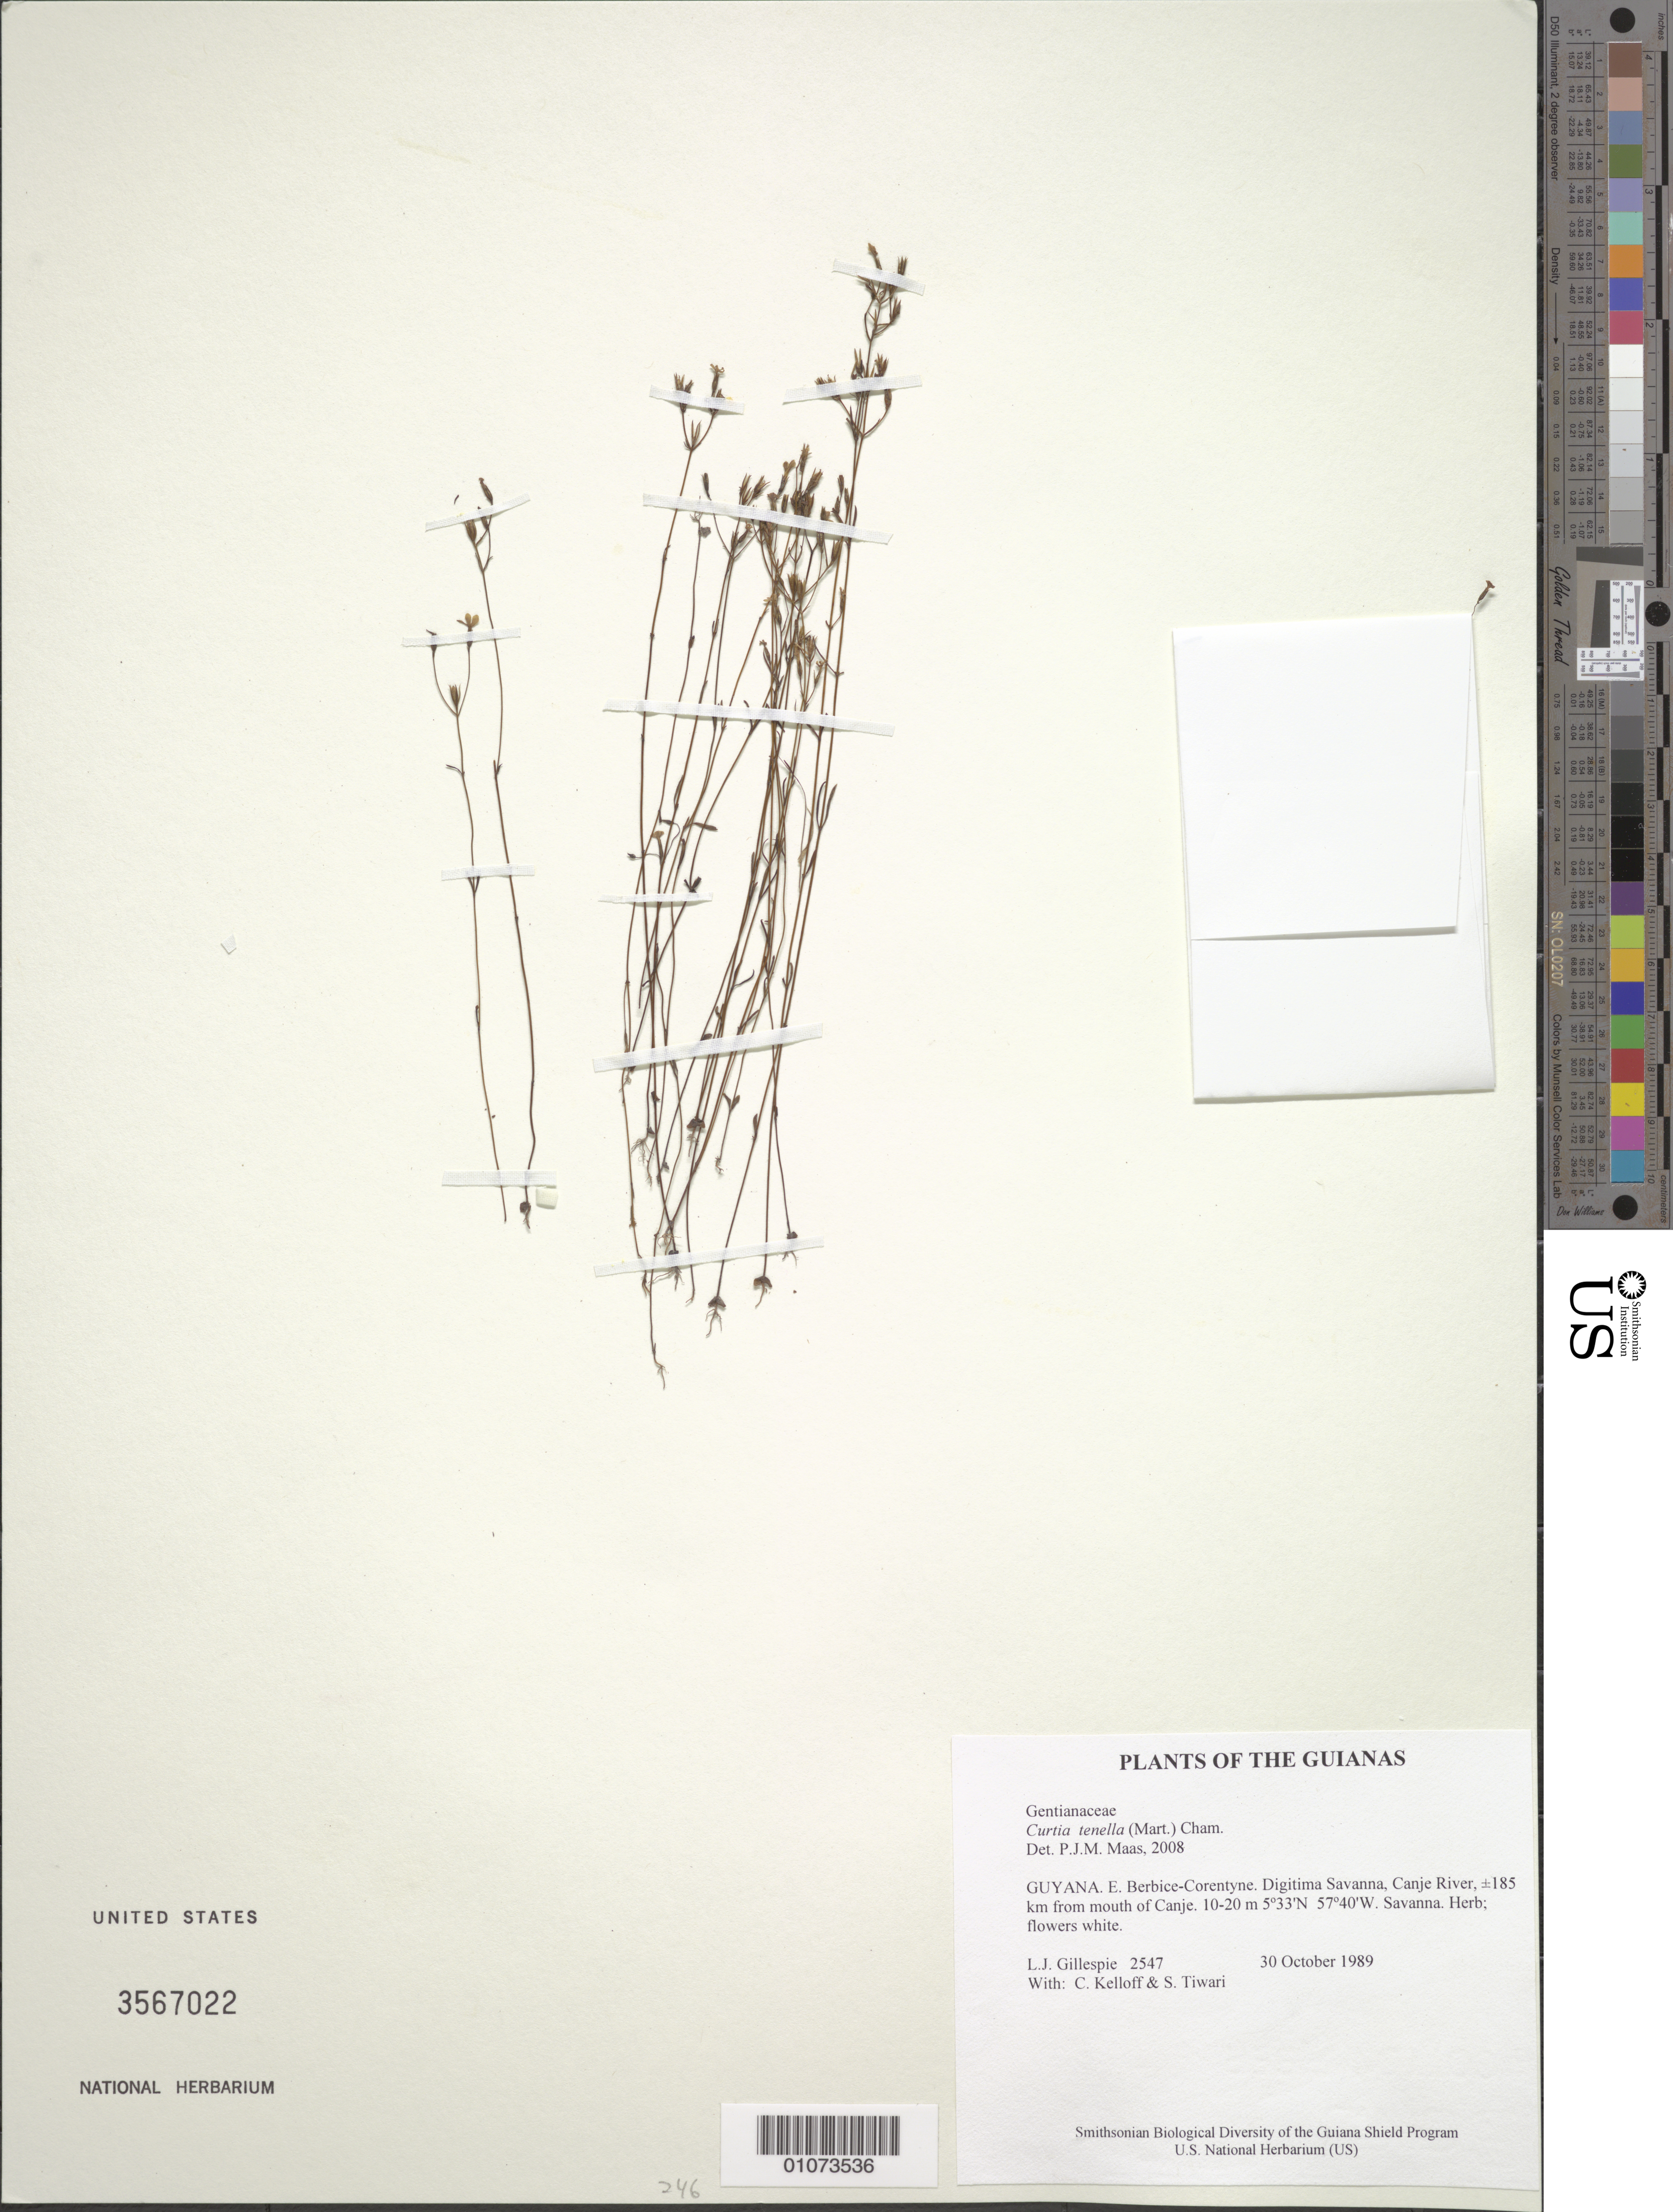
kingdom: Plantae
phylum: Tracheophyta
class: Magnoliopsida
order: Gentianales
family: Gentianaceae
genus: Curtia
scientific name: Curtia tenella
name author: (Mart.) Cham.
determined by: Maas, Paul J. M.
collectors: L. J. Gillespie, C. L. Kelloff & S. Tiwari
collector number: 2547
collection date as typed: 30 October 1989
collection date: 1989-10-30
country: Guyana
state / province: E. Berbice-Corentyne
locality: Digitima Savanna, Canje River, ±185 km from mouth of Canje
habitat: Savanna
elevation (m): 10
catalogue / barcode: US 3567022